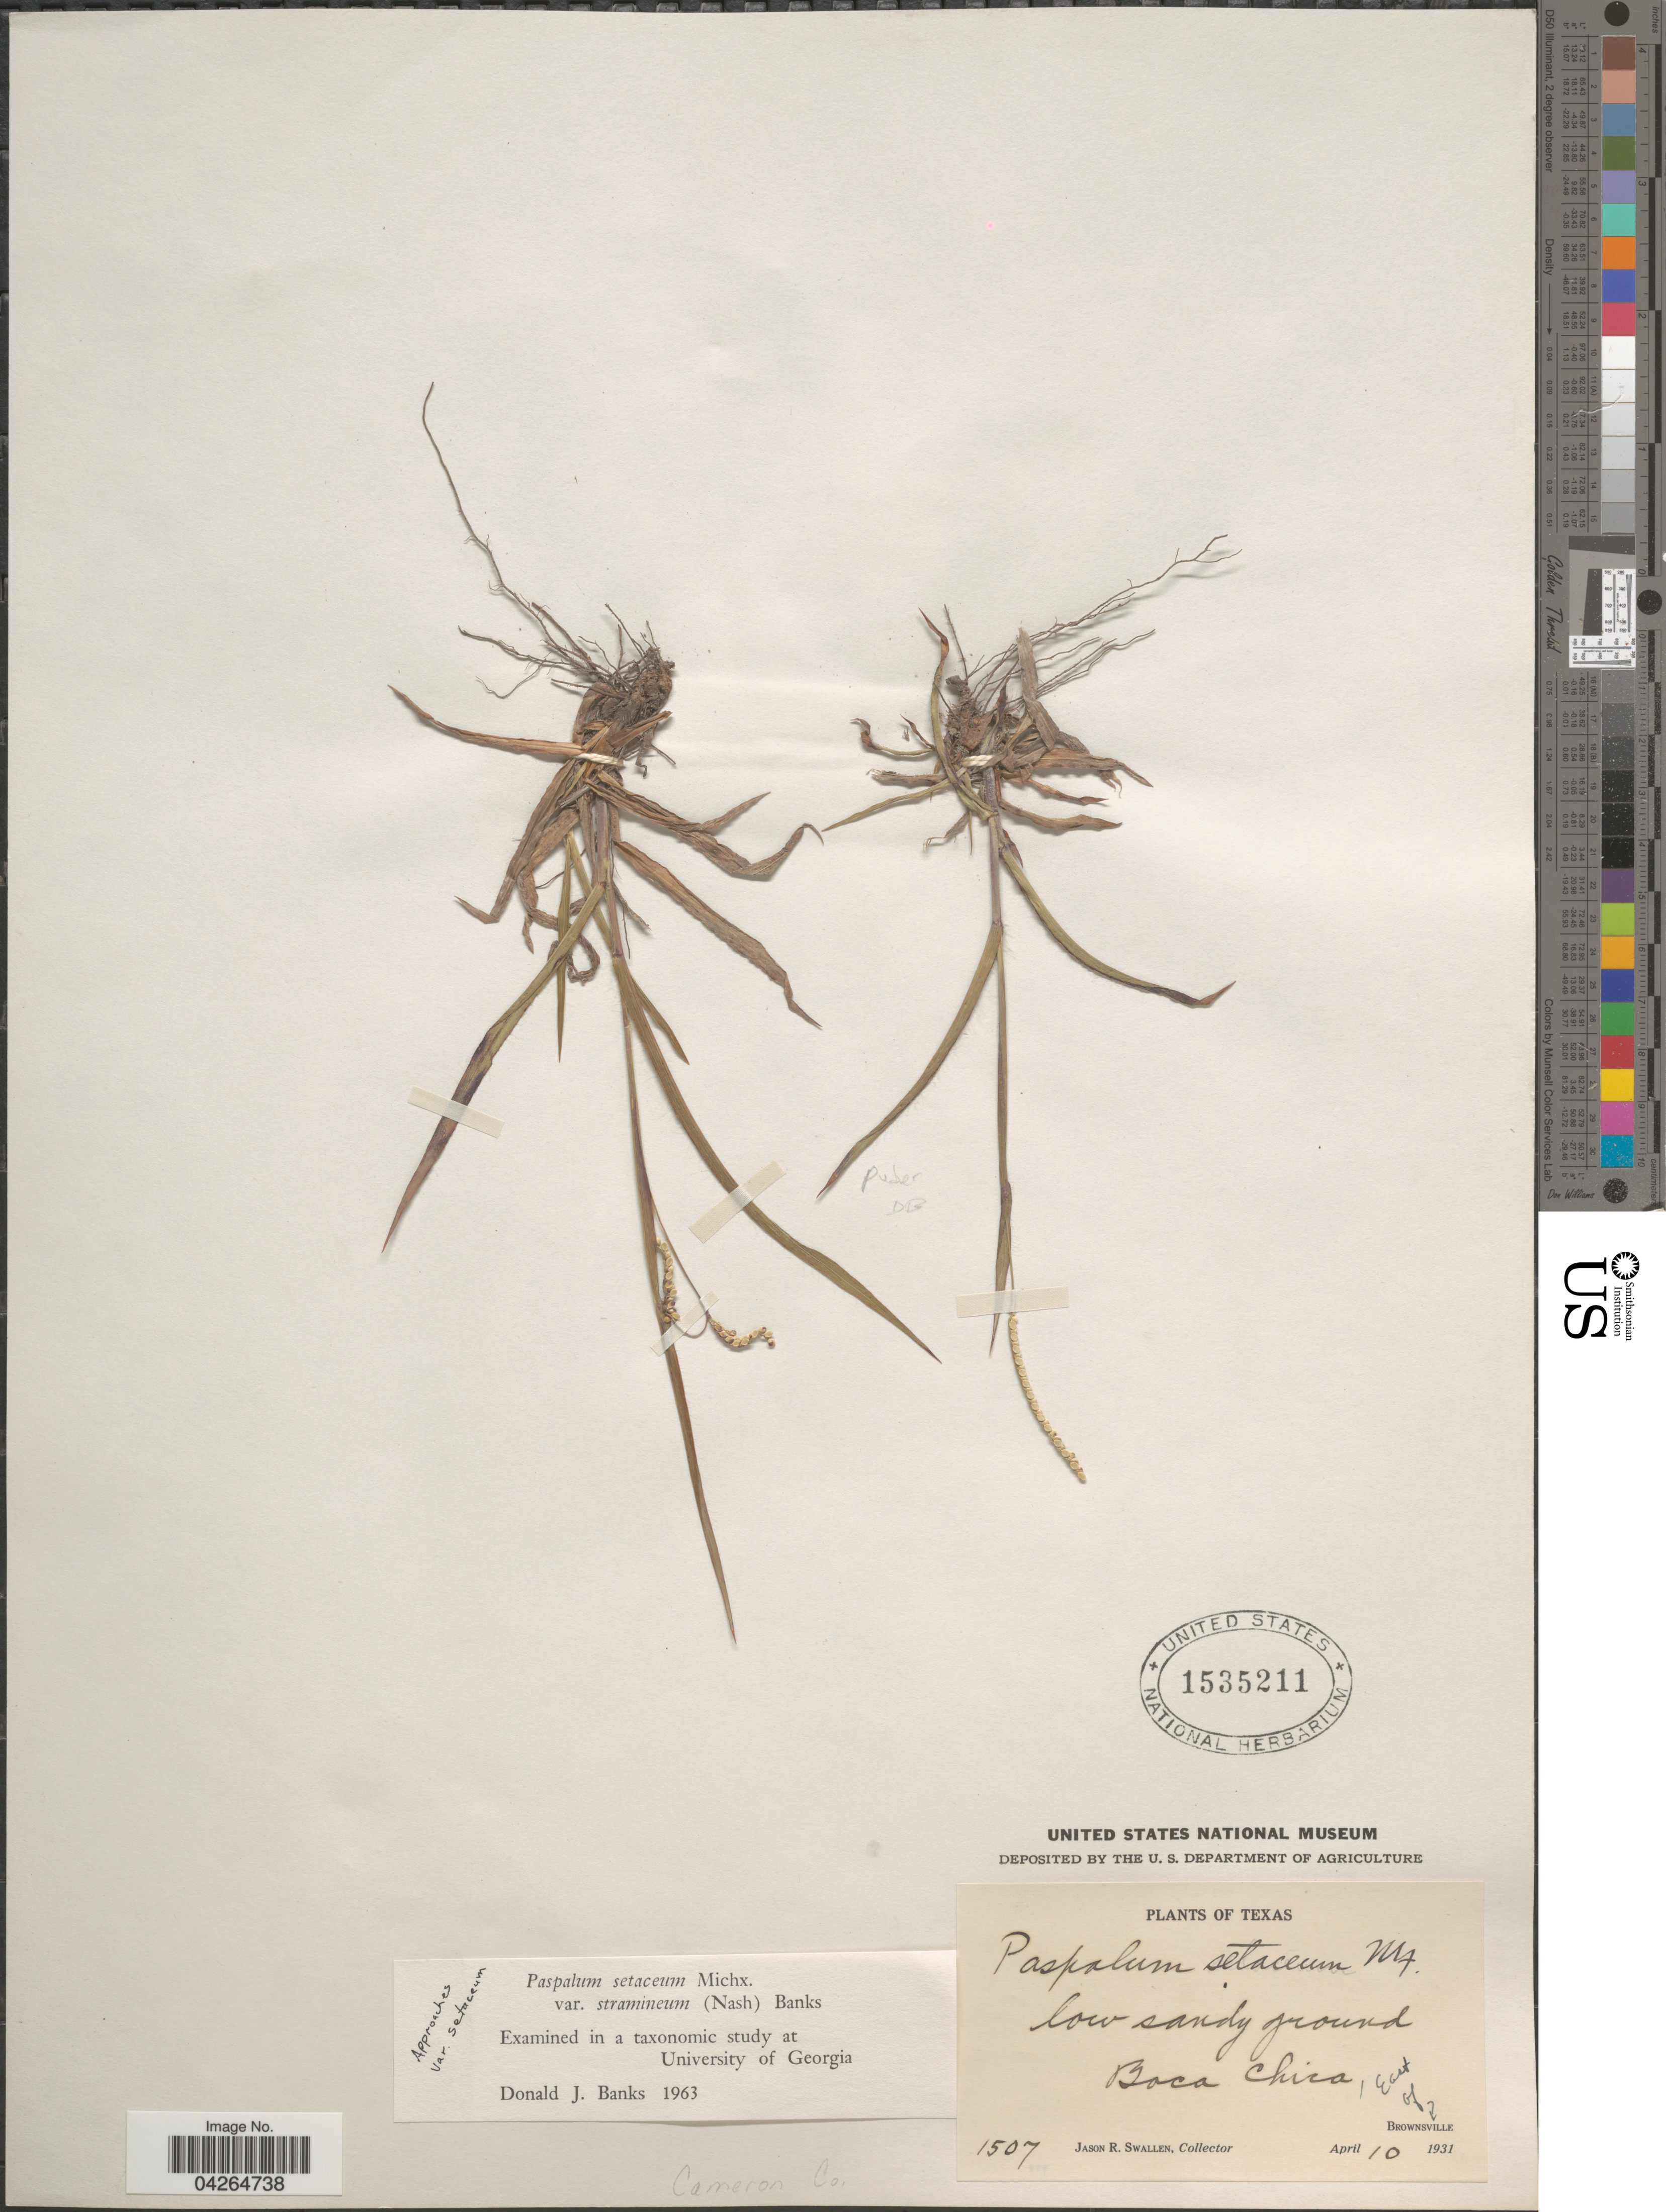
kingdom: Plantae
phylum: Tracheophyta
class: Liliopsida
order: Poales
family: Poaceae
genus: Paspalum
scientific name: Paspalum setaceum var. stramineum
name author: (Nash) D.J. Banks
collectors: J. R. Swallen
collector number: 1507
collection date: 1931-04-10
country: United States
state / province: Texas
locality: Boca Chica. East of Brownsville. Cameron Co.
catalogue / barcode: US 1535211